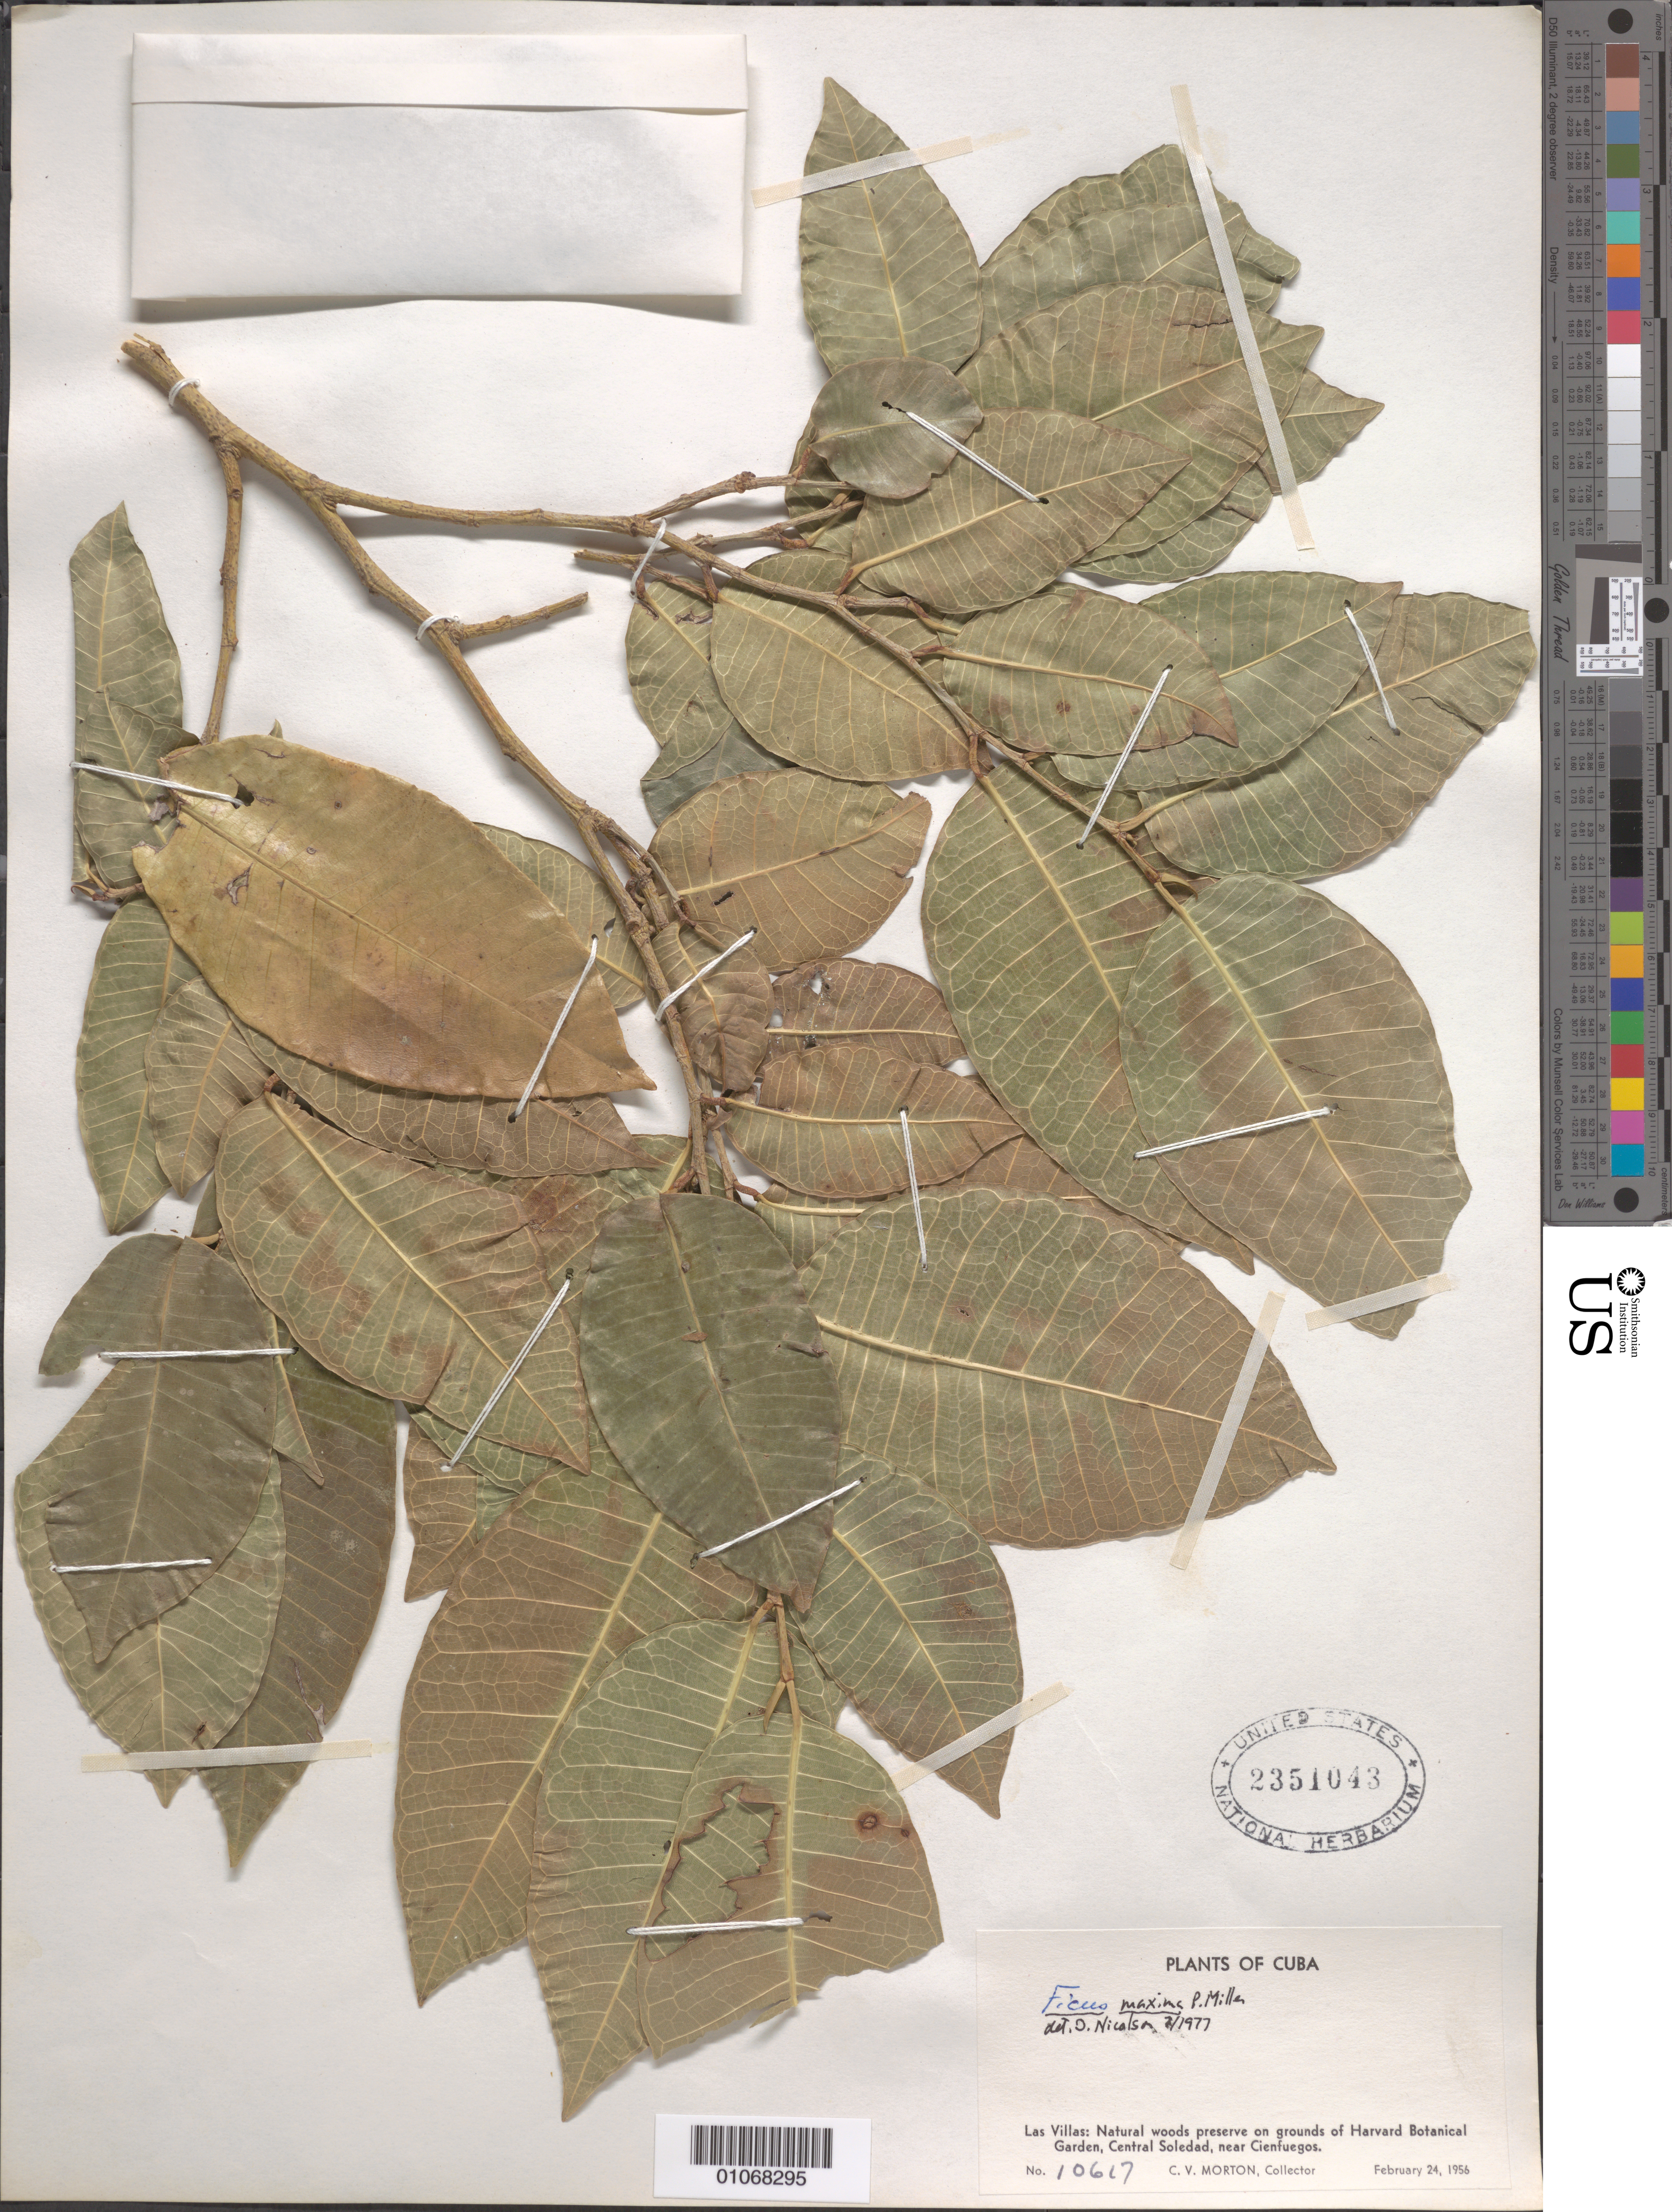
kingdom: Plantae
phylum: Tracheophyta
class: Magnoliopsida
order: Rosales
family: Moraceae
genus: Ficus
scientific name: Ficus maxima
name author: Mill.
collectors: C. V. Morton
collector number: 10617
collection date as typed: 24 Feb 1956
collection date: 1956-02-24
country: Cuba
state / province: Cienfuegos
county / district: Cienfuegos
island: Cuba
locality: Natural woods preserve on grounds of Harvard Botanical Garden, Central Soledad, Near Cienfuegos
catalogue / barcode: US 2351043